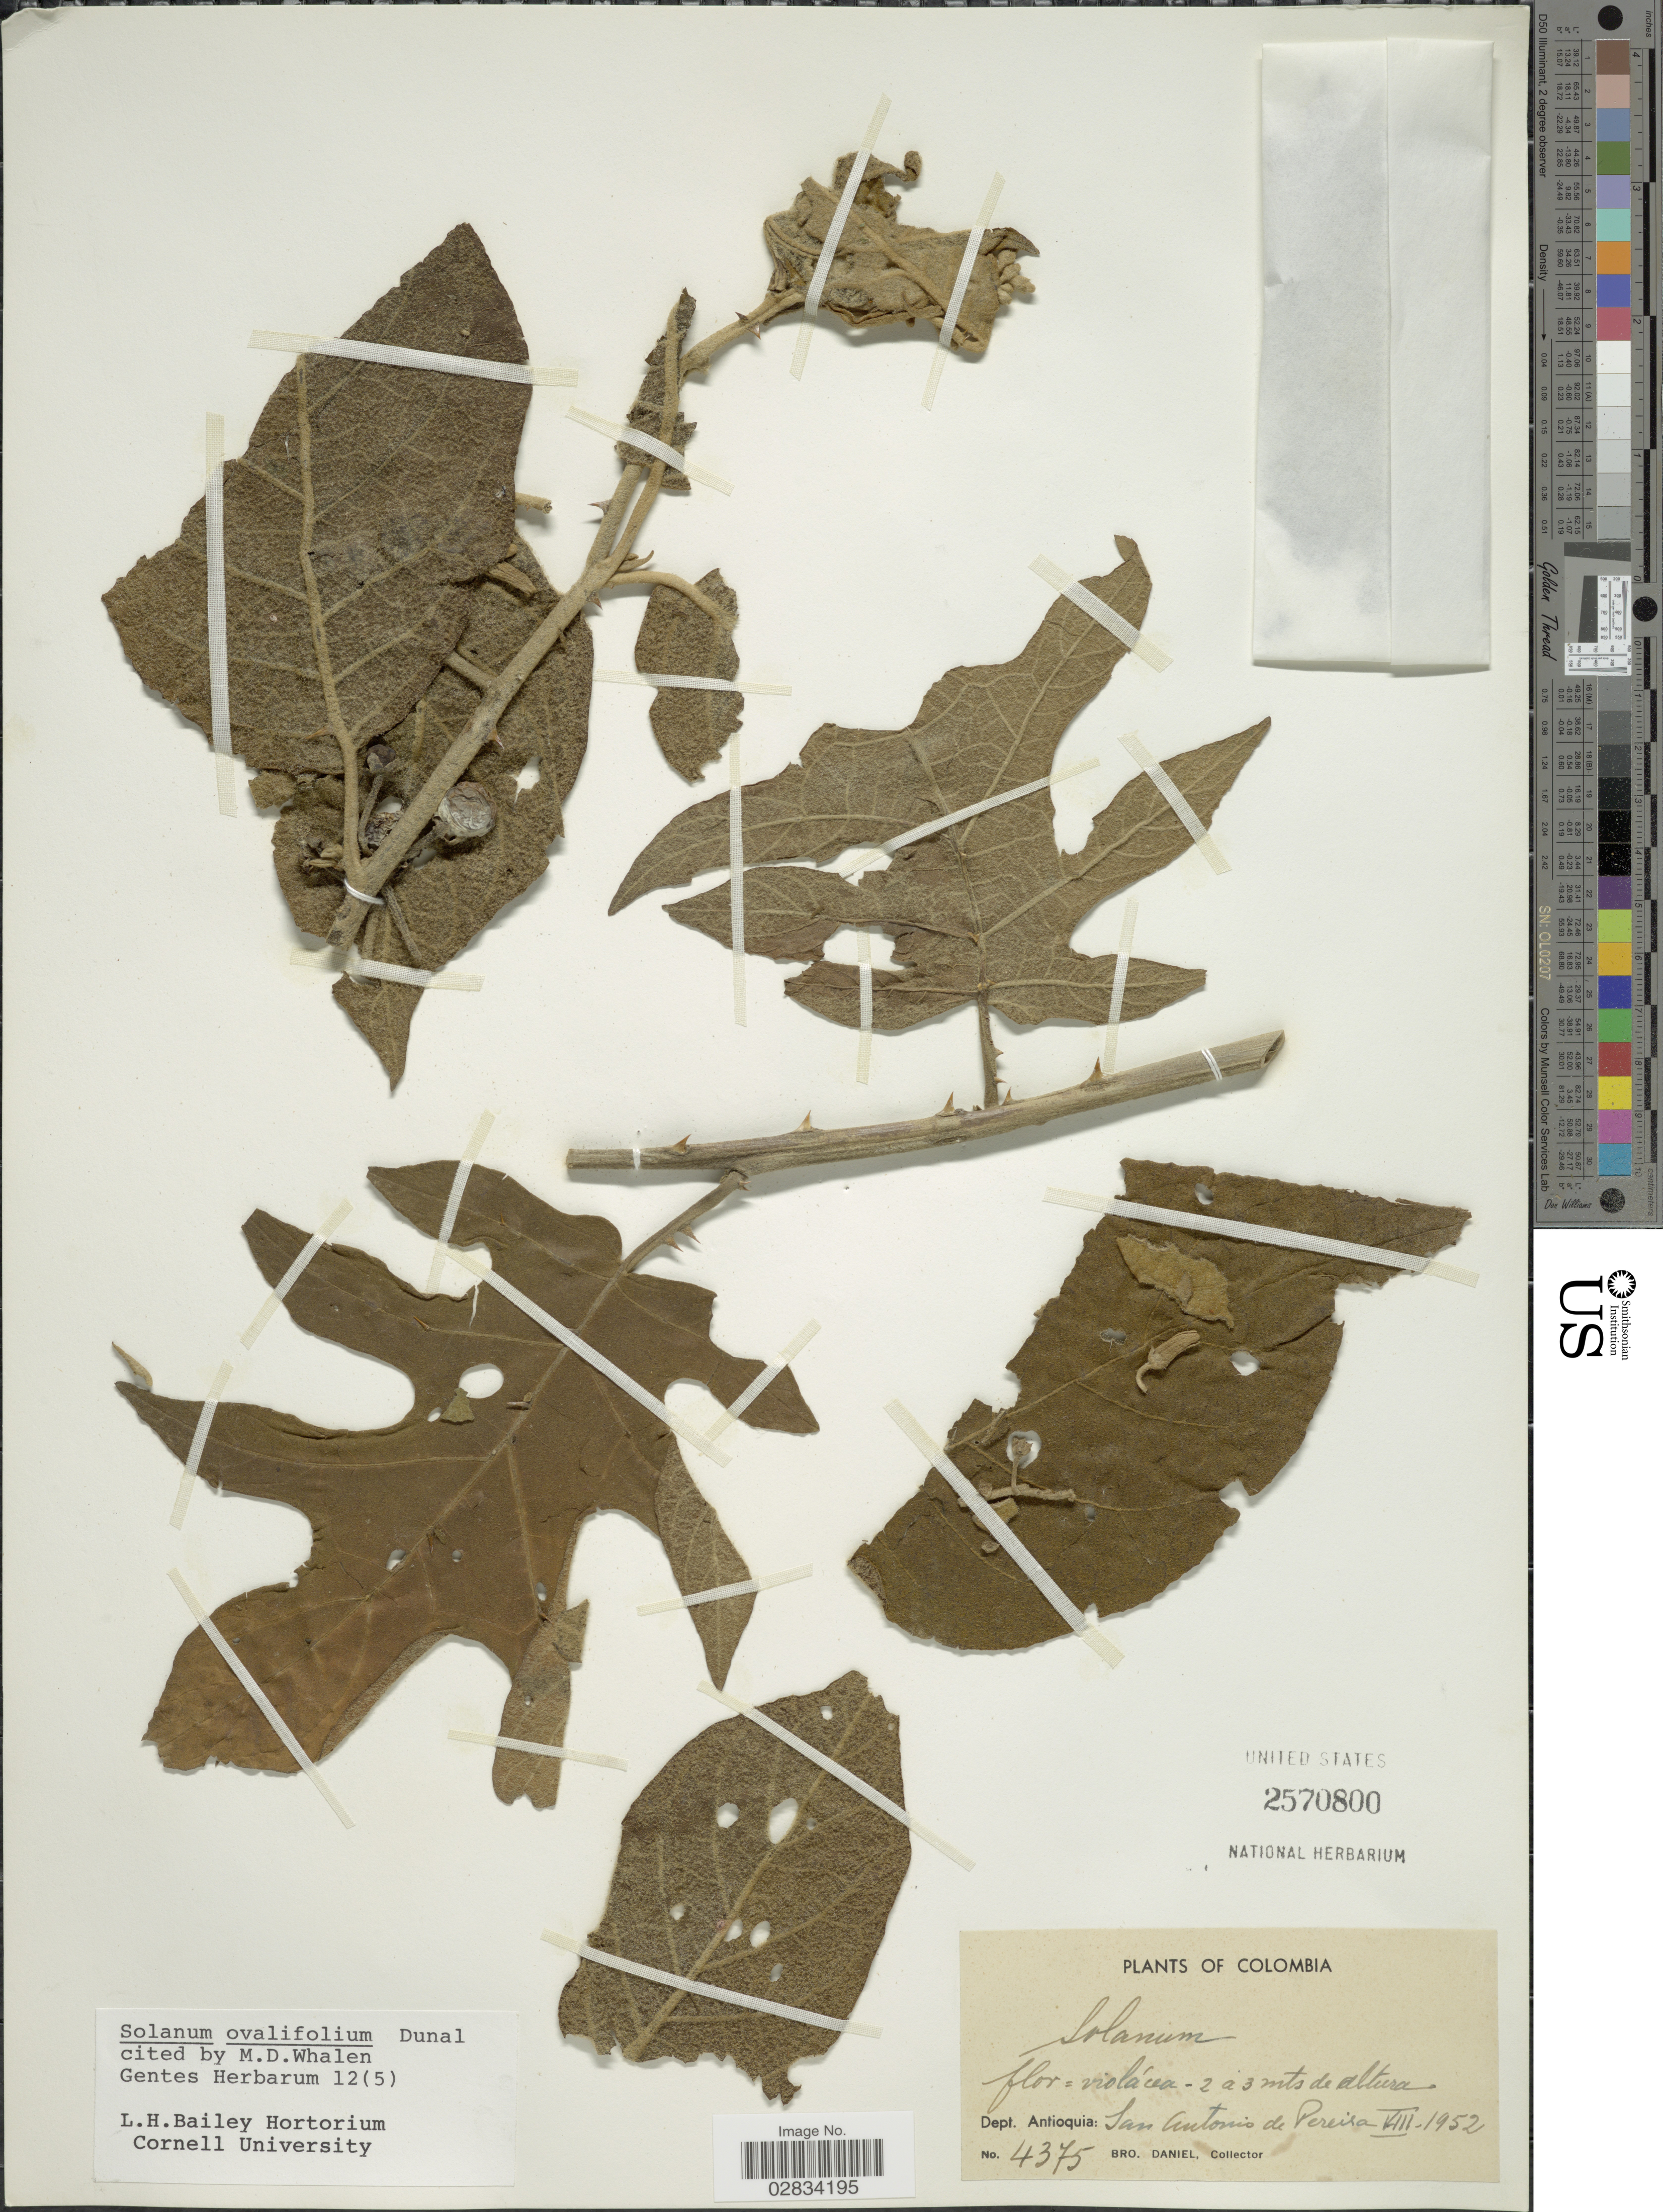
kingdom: Plantae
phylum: Tracheophyta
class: Magnoliopsida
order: Solanales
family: Solanaceae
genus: Solanum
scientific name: Solanum ovalifolium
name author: Dunal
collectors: Bro. Daniel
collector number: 4375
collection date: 1952-08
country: Colombia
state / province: Antioquia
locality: Dept. Antioquia, San Antonio de Pereira.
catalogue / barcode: US 2570800